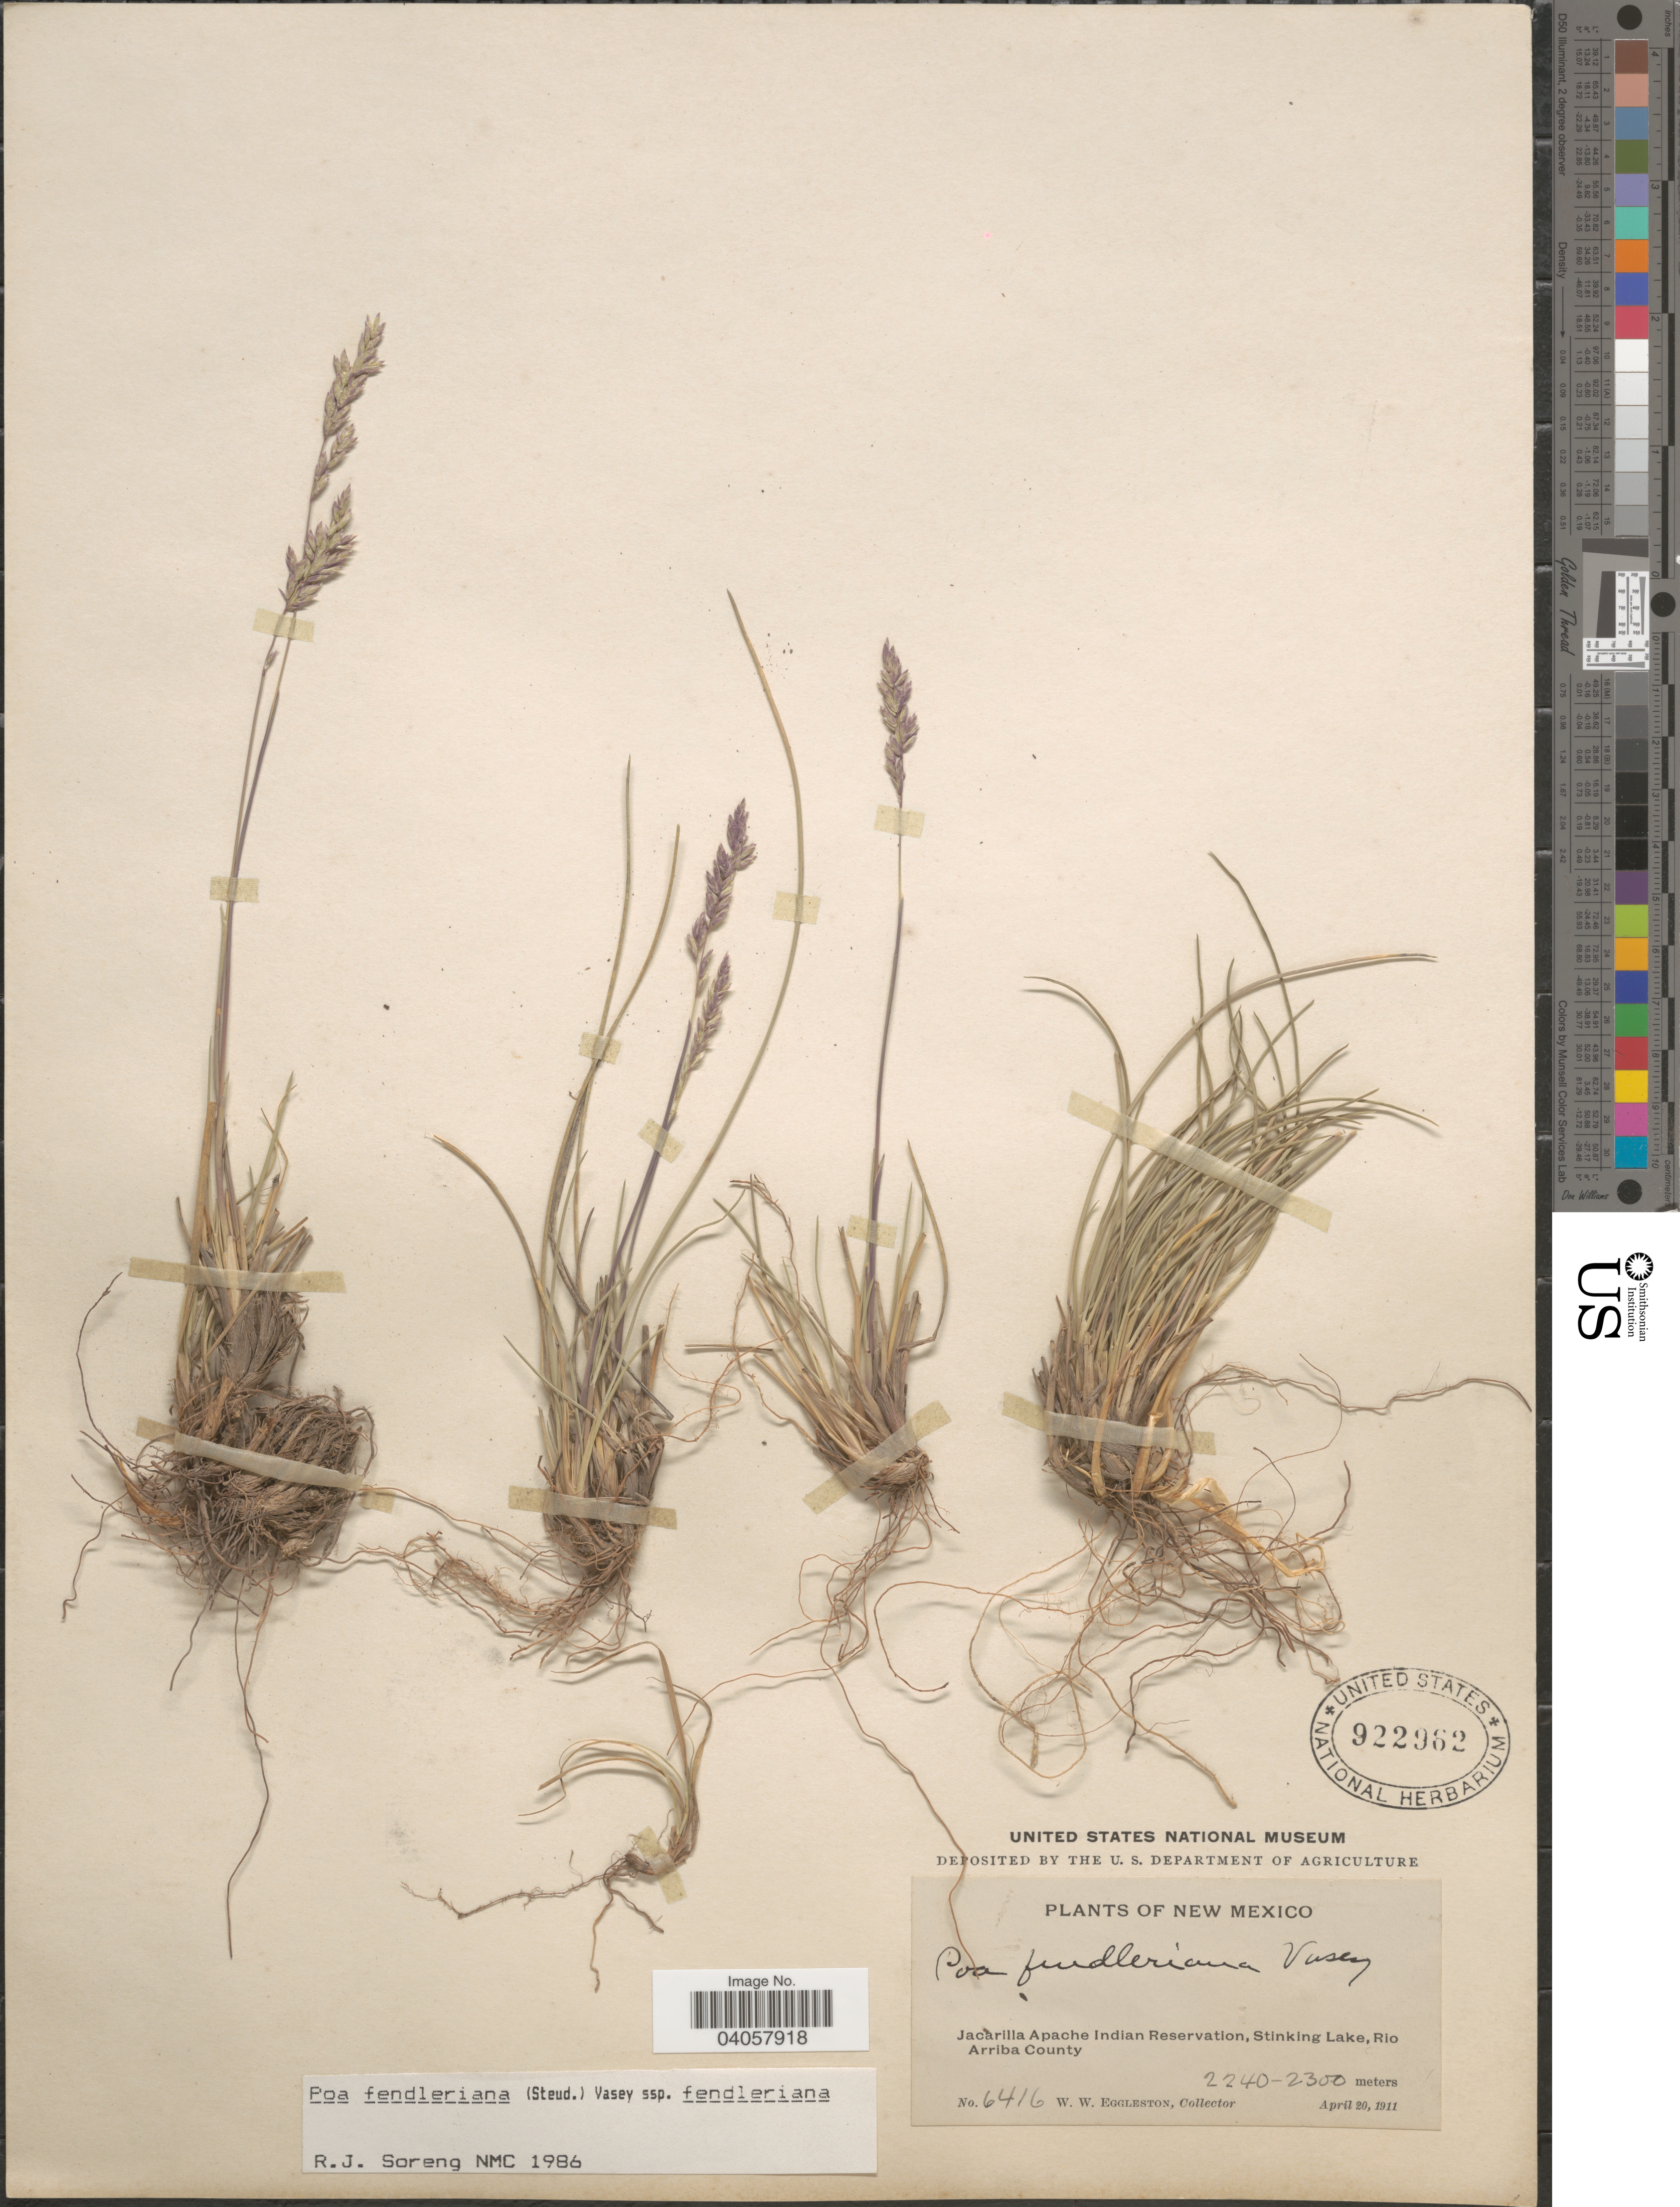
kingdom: Plantae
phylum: Tracheophyta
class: Liliopsida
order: Poales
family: Poaceae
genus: Poa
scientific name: Poa fendleriana subsp. fendleriana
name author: (Steud.) Vasey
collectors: W. W. Eggleston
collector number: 6416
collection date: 1911-04-20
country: United States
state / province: New Mexico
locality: Jacarilla Apache Indian Reservation, Stinking Lake, Rio Arriba County.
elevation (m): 2240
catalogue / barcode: US 922962